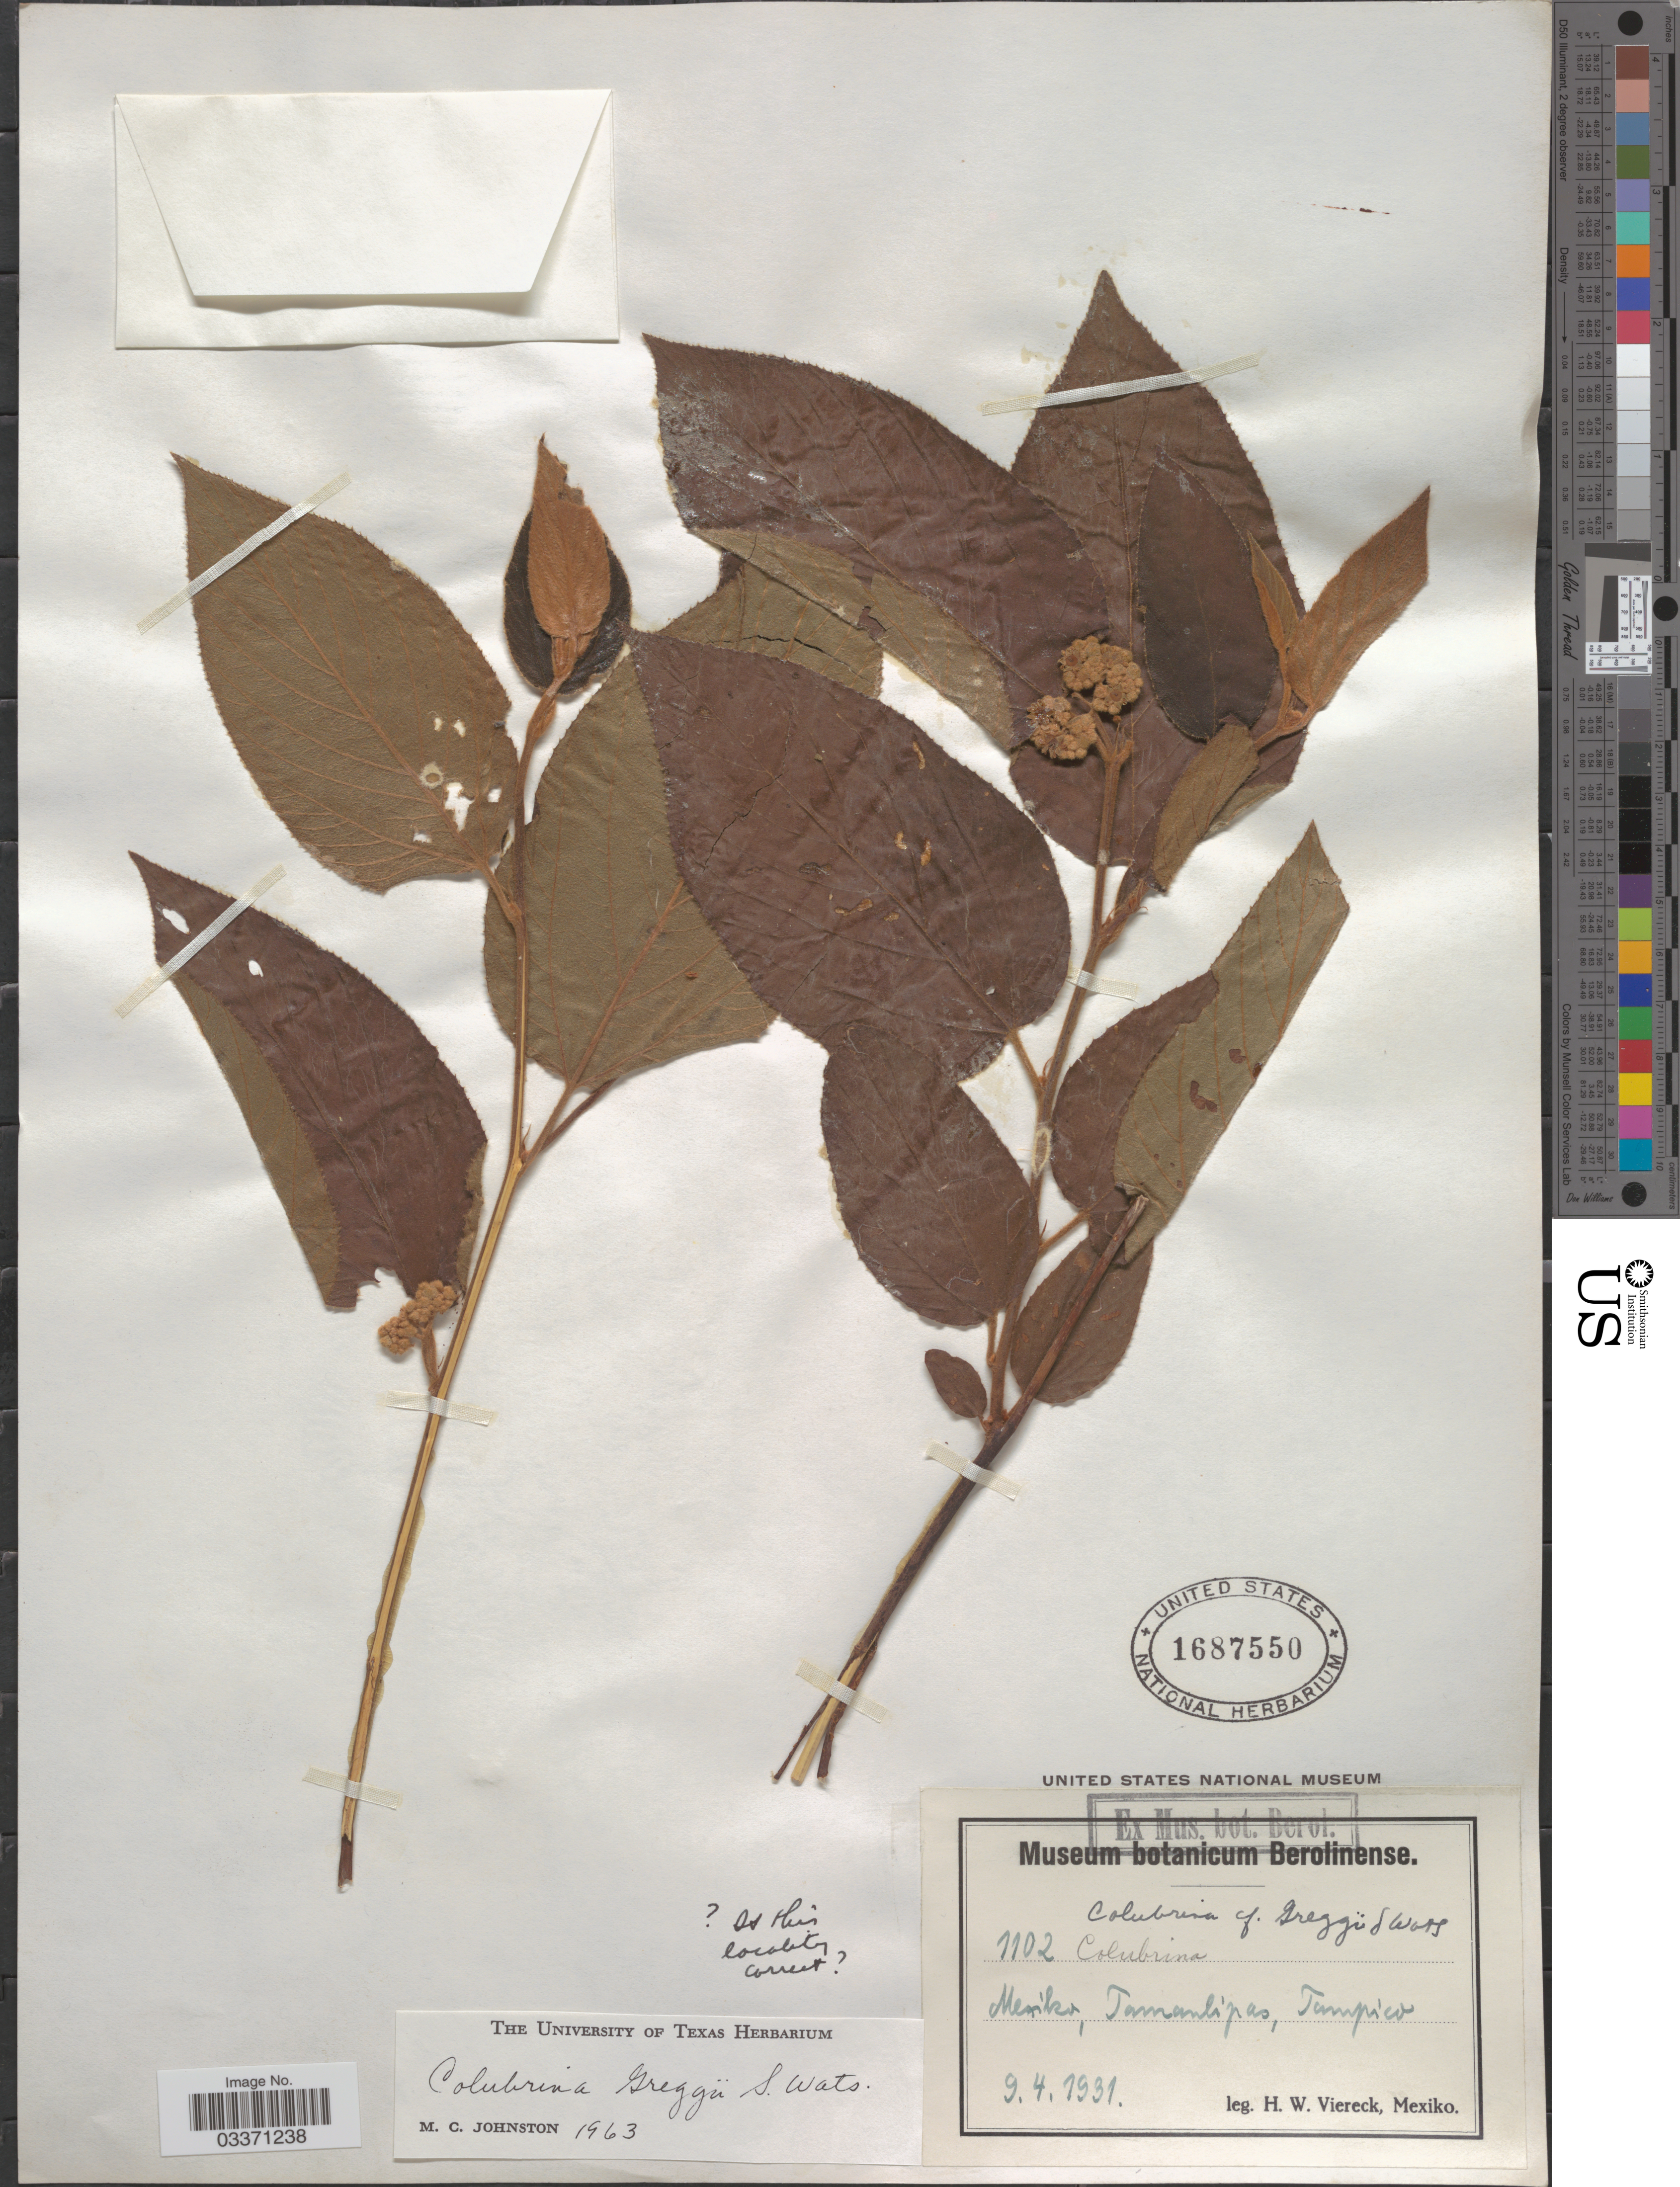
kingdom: Plantae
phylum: Tracheophyta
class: Magnoliopsida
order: Rosales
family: Rhamnaceae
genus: Colubrina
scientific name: Colubrina greggii var. greggii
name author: S. Watson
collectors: H. W. Viereck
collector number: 1102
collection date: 1931-04-09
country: Mexico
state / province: Tamaulipas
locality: Tampico.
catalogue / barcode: US 1687550